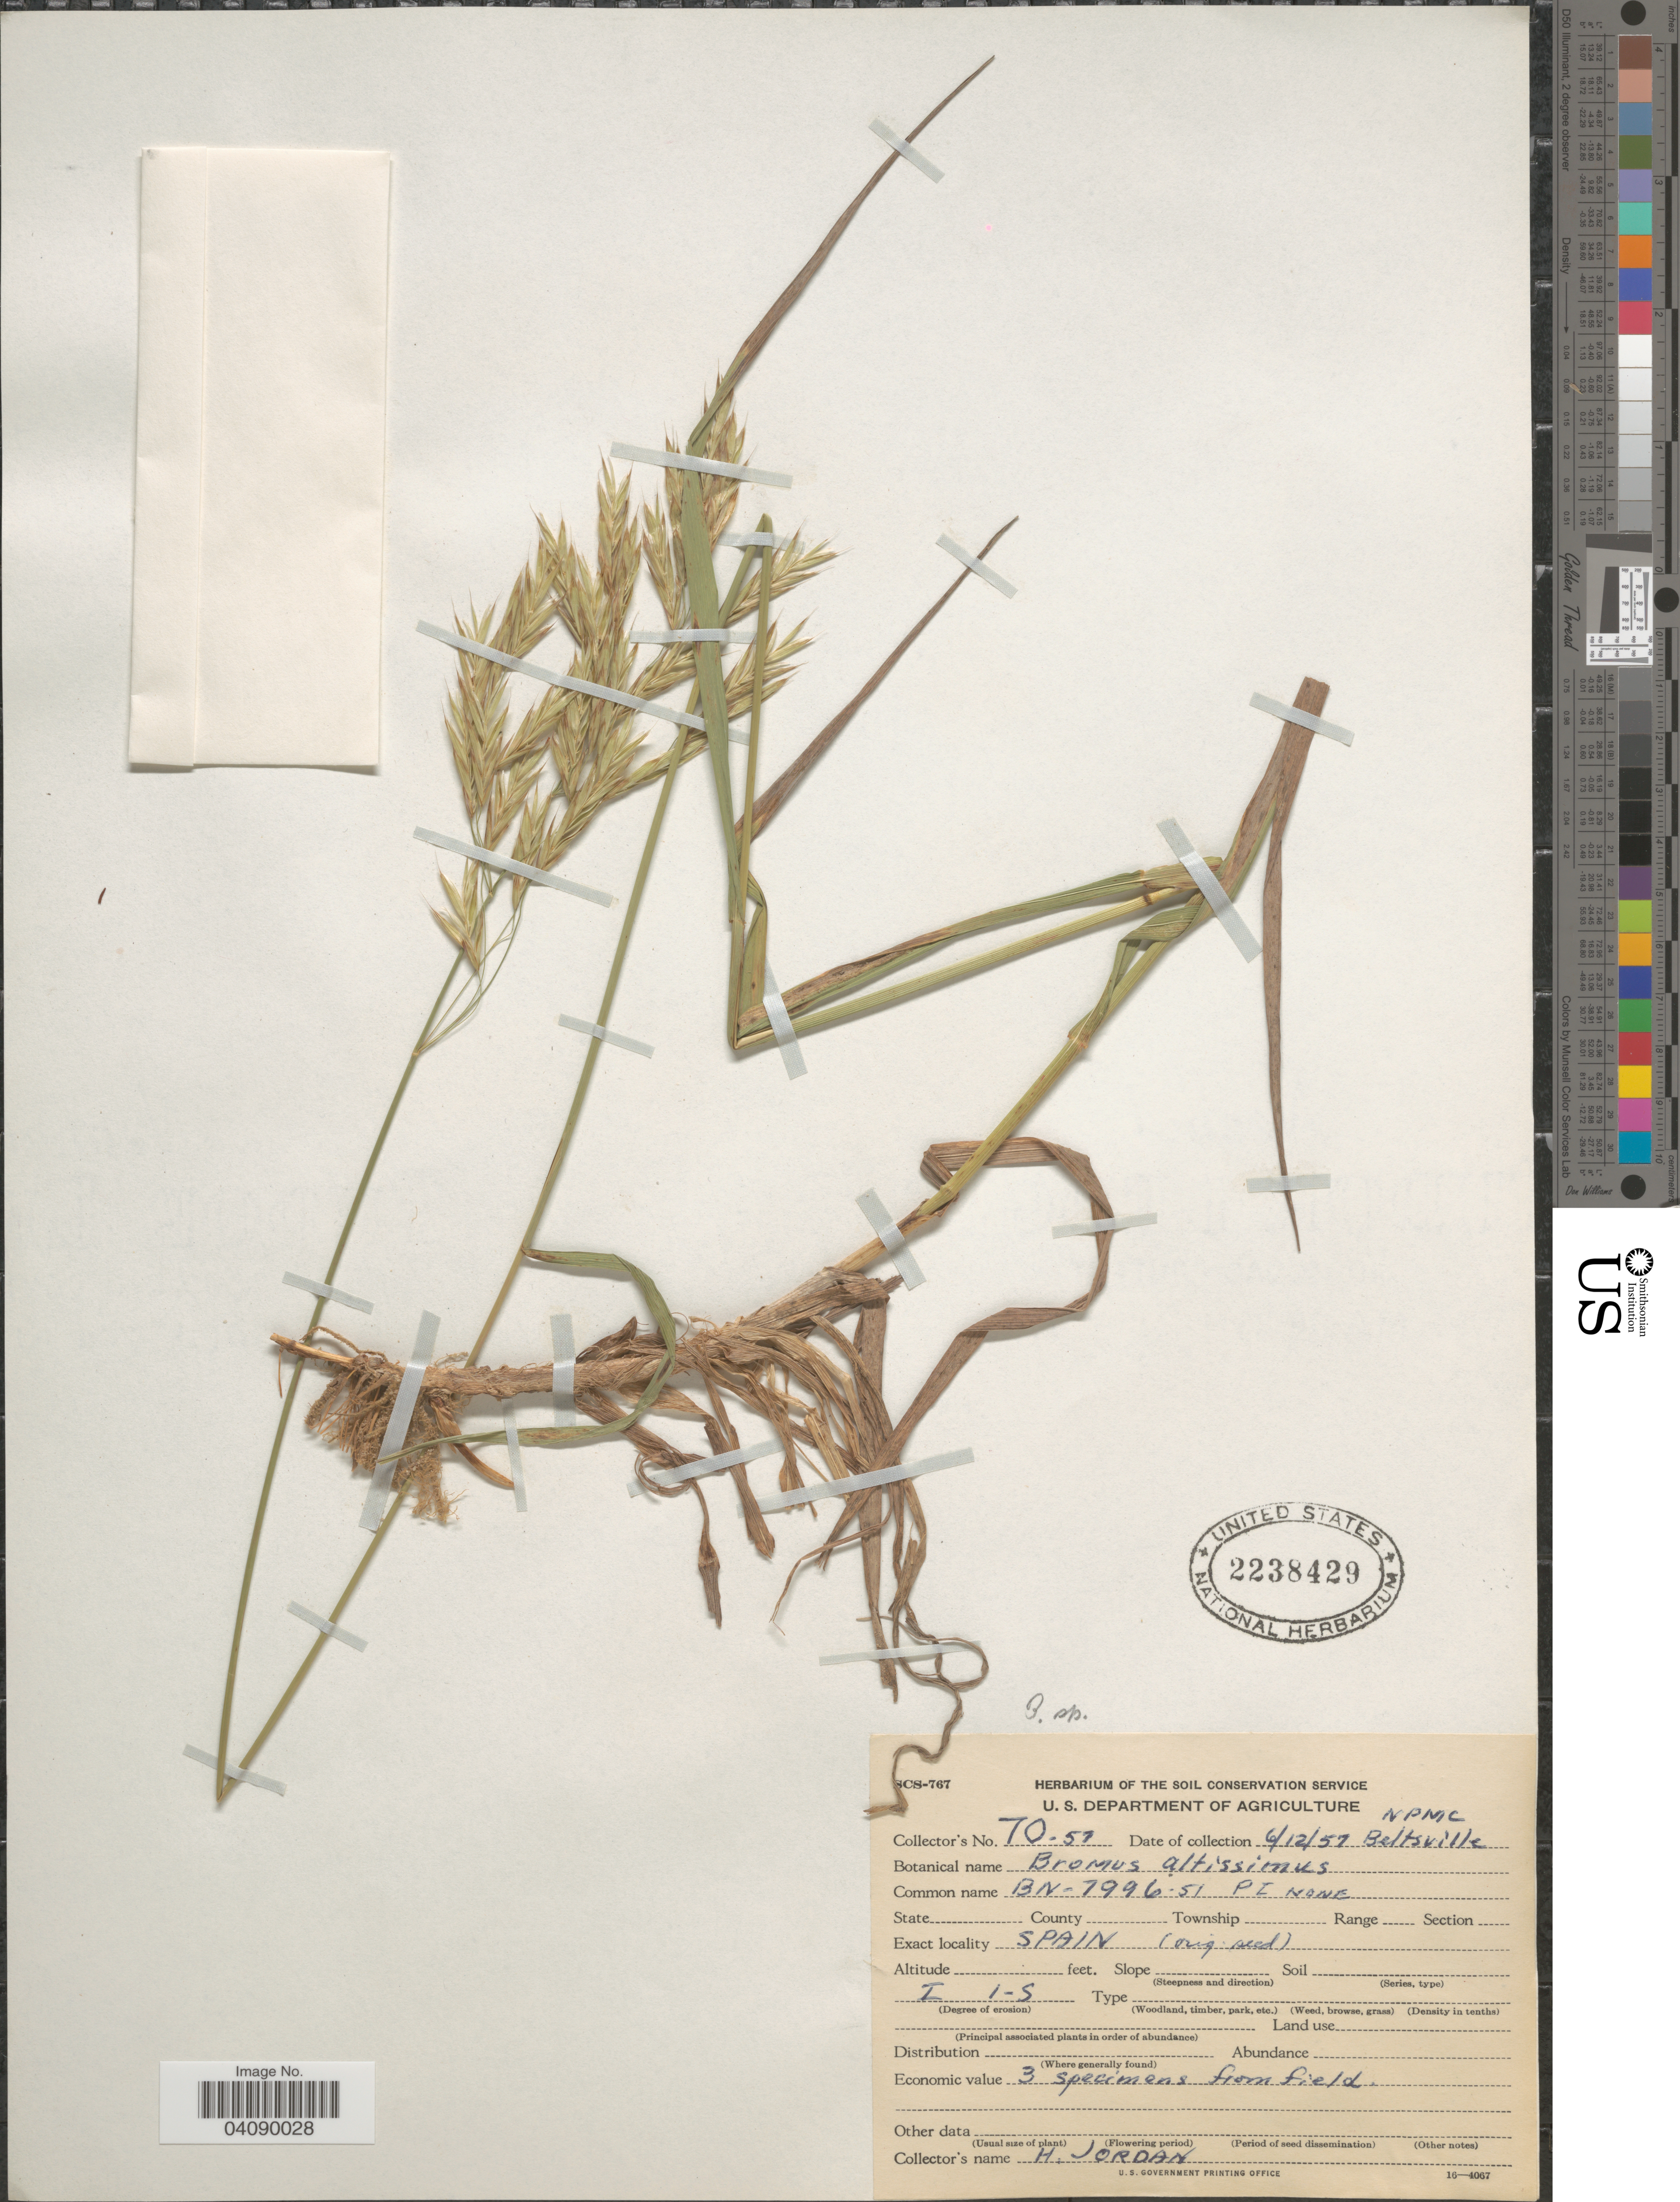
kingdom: Plantae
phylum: Tracheophyta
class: Liliopsida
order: Poales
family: Poaceae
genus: Bromus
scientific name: Bromus sp.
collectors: H. Jordan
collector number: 70-57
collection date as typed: Transcribed d/m/y: 12/6/57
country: United States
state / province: Maryland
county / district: Prince George's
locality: NPMC Beltsville.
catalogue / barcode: US 2238429